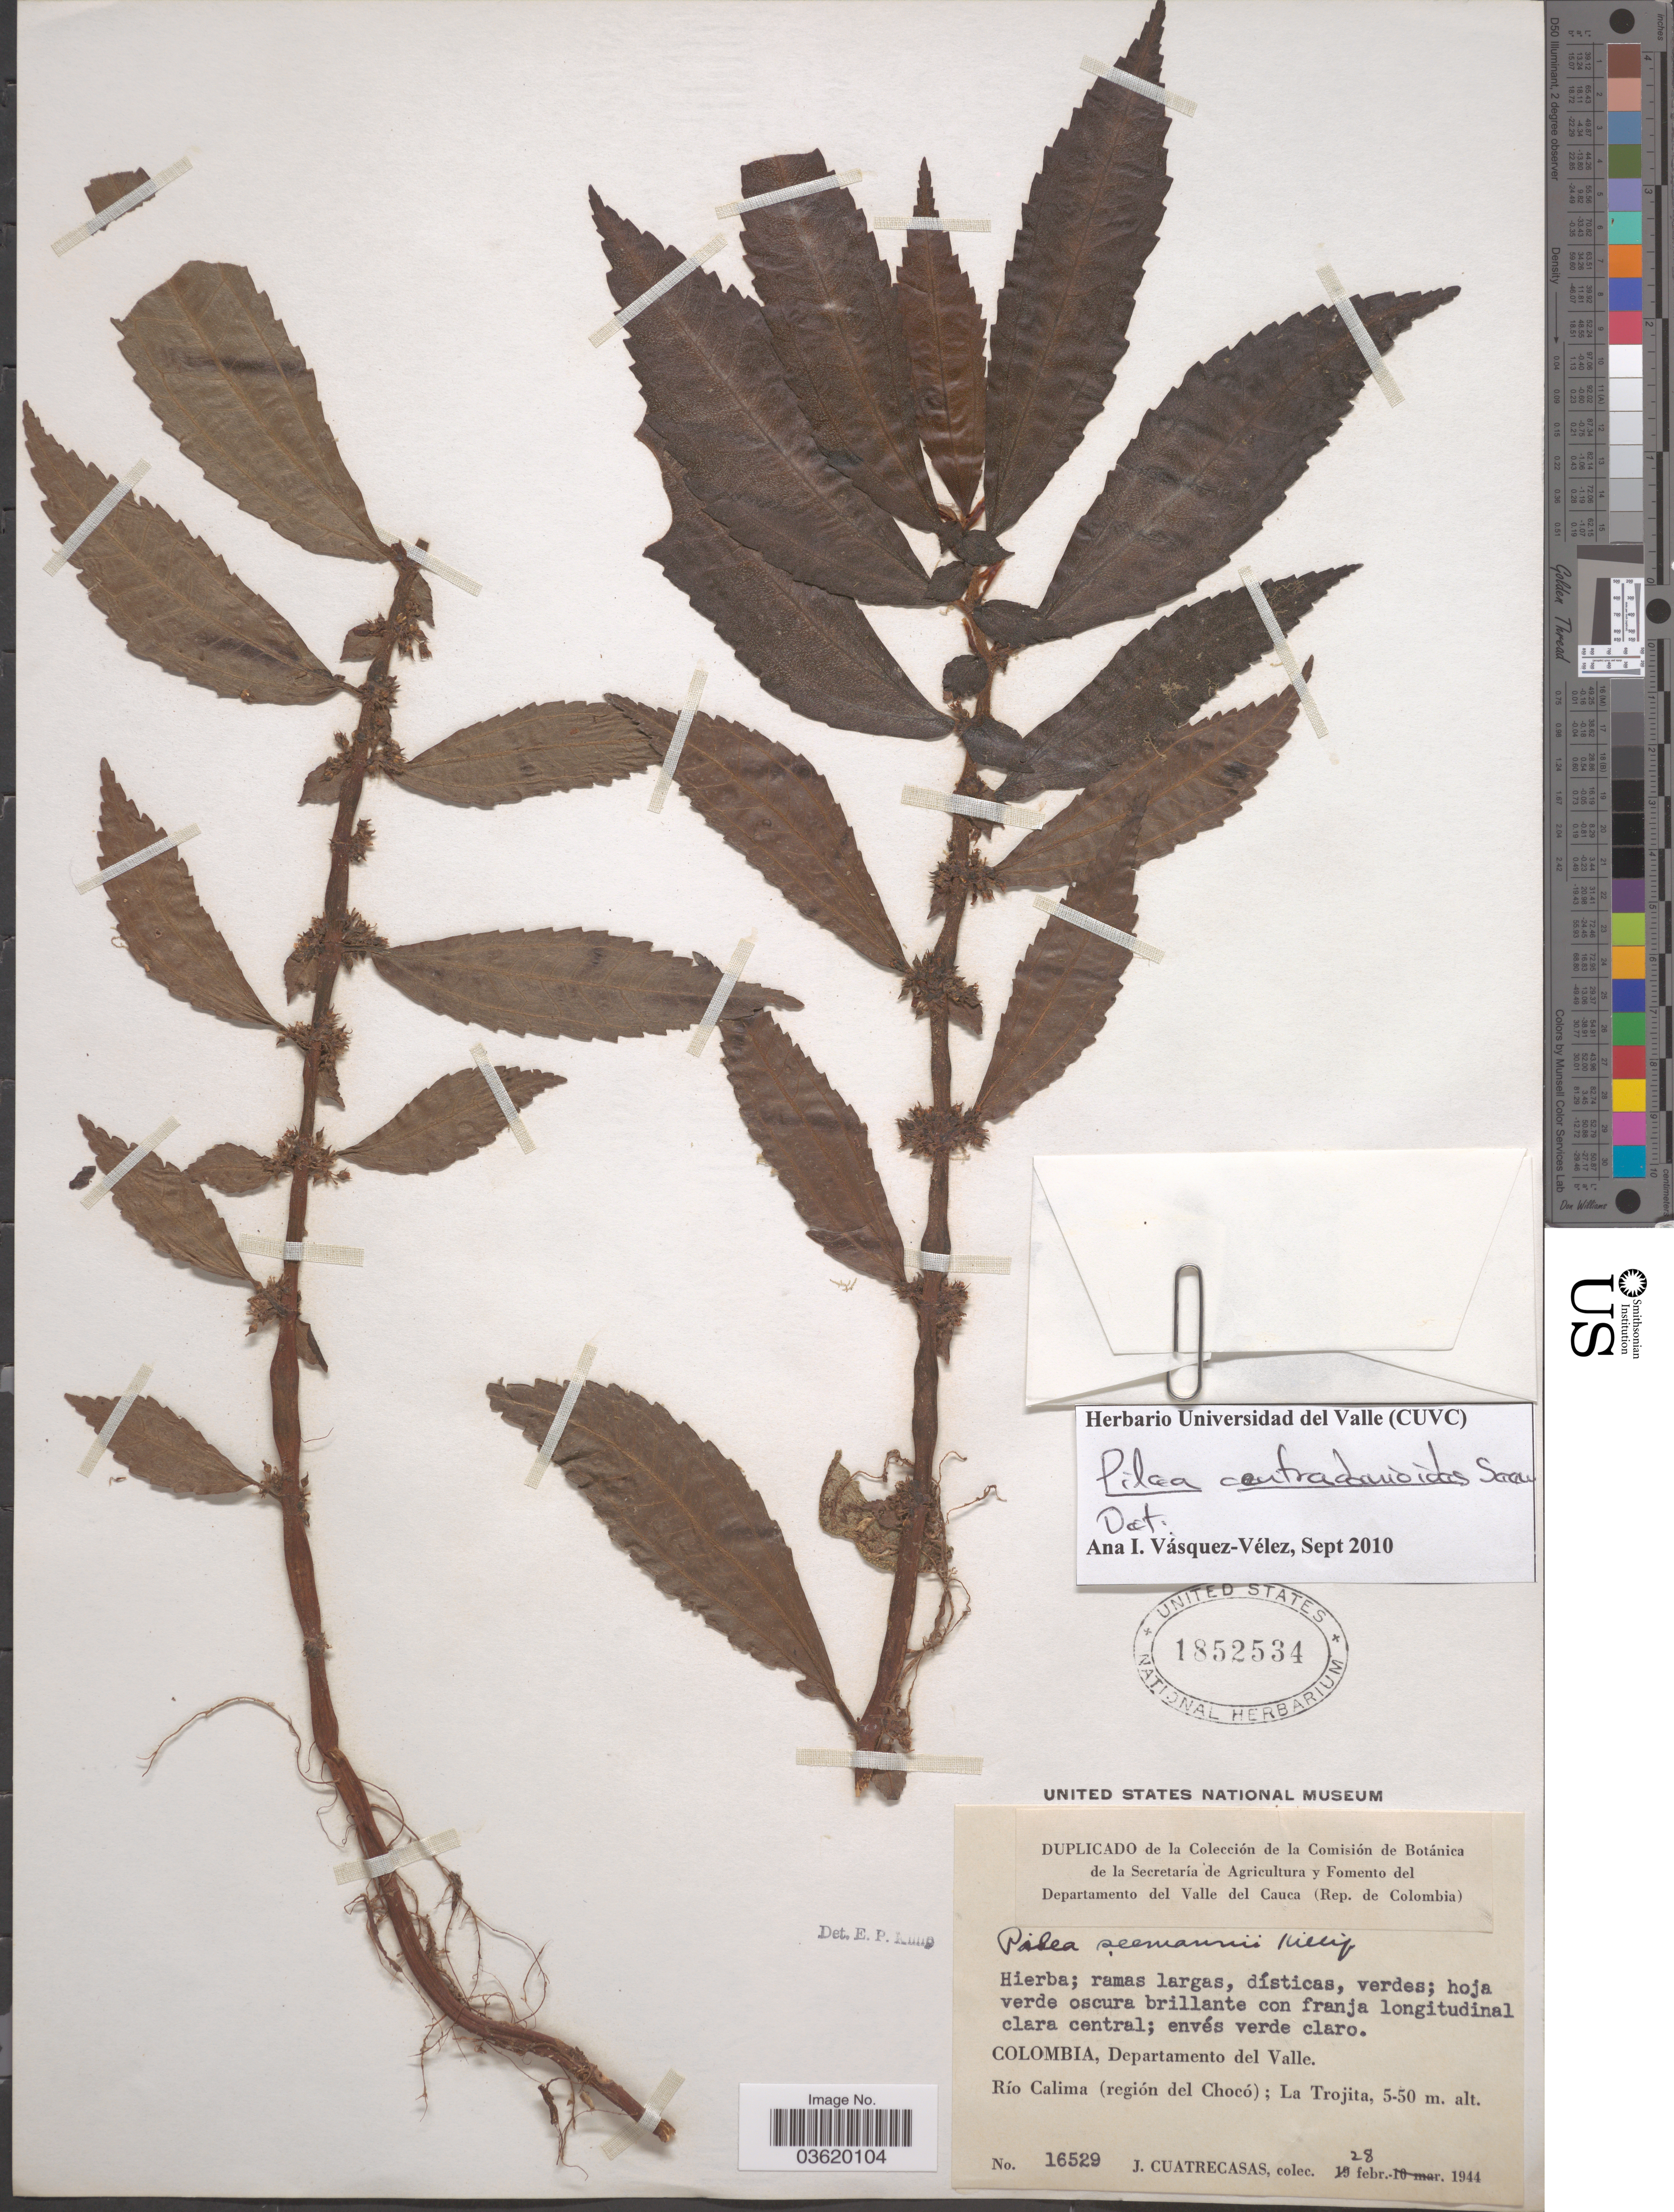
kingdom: Plantae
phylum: Tracheophyta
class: Magnoliopsida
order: Rosales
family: Urticaceae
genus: Pilea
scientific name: Pilea centradenioides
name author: Seem.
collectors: J. Cuatrecasas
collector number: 16529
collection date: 1944-02-28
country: Colombia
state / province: Valle del Cauca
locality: Departamento del Valle. Río Calima (región del Chocó); La Trojita.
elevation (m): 5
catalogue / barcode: US 1852534